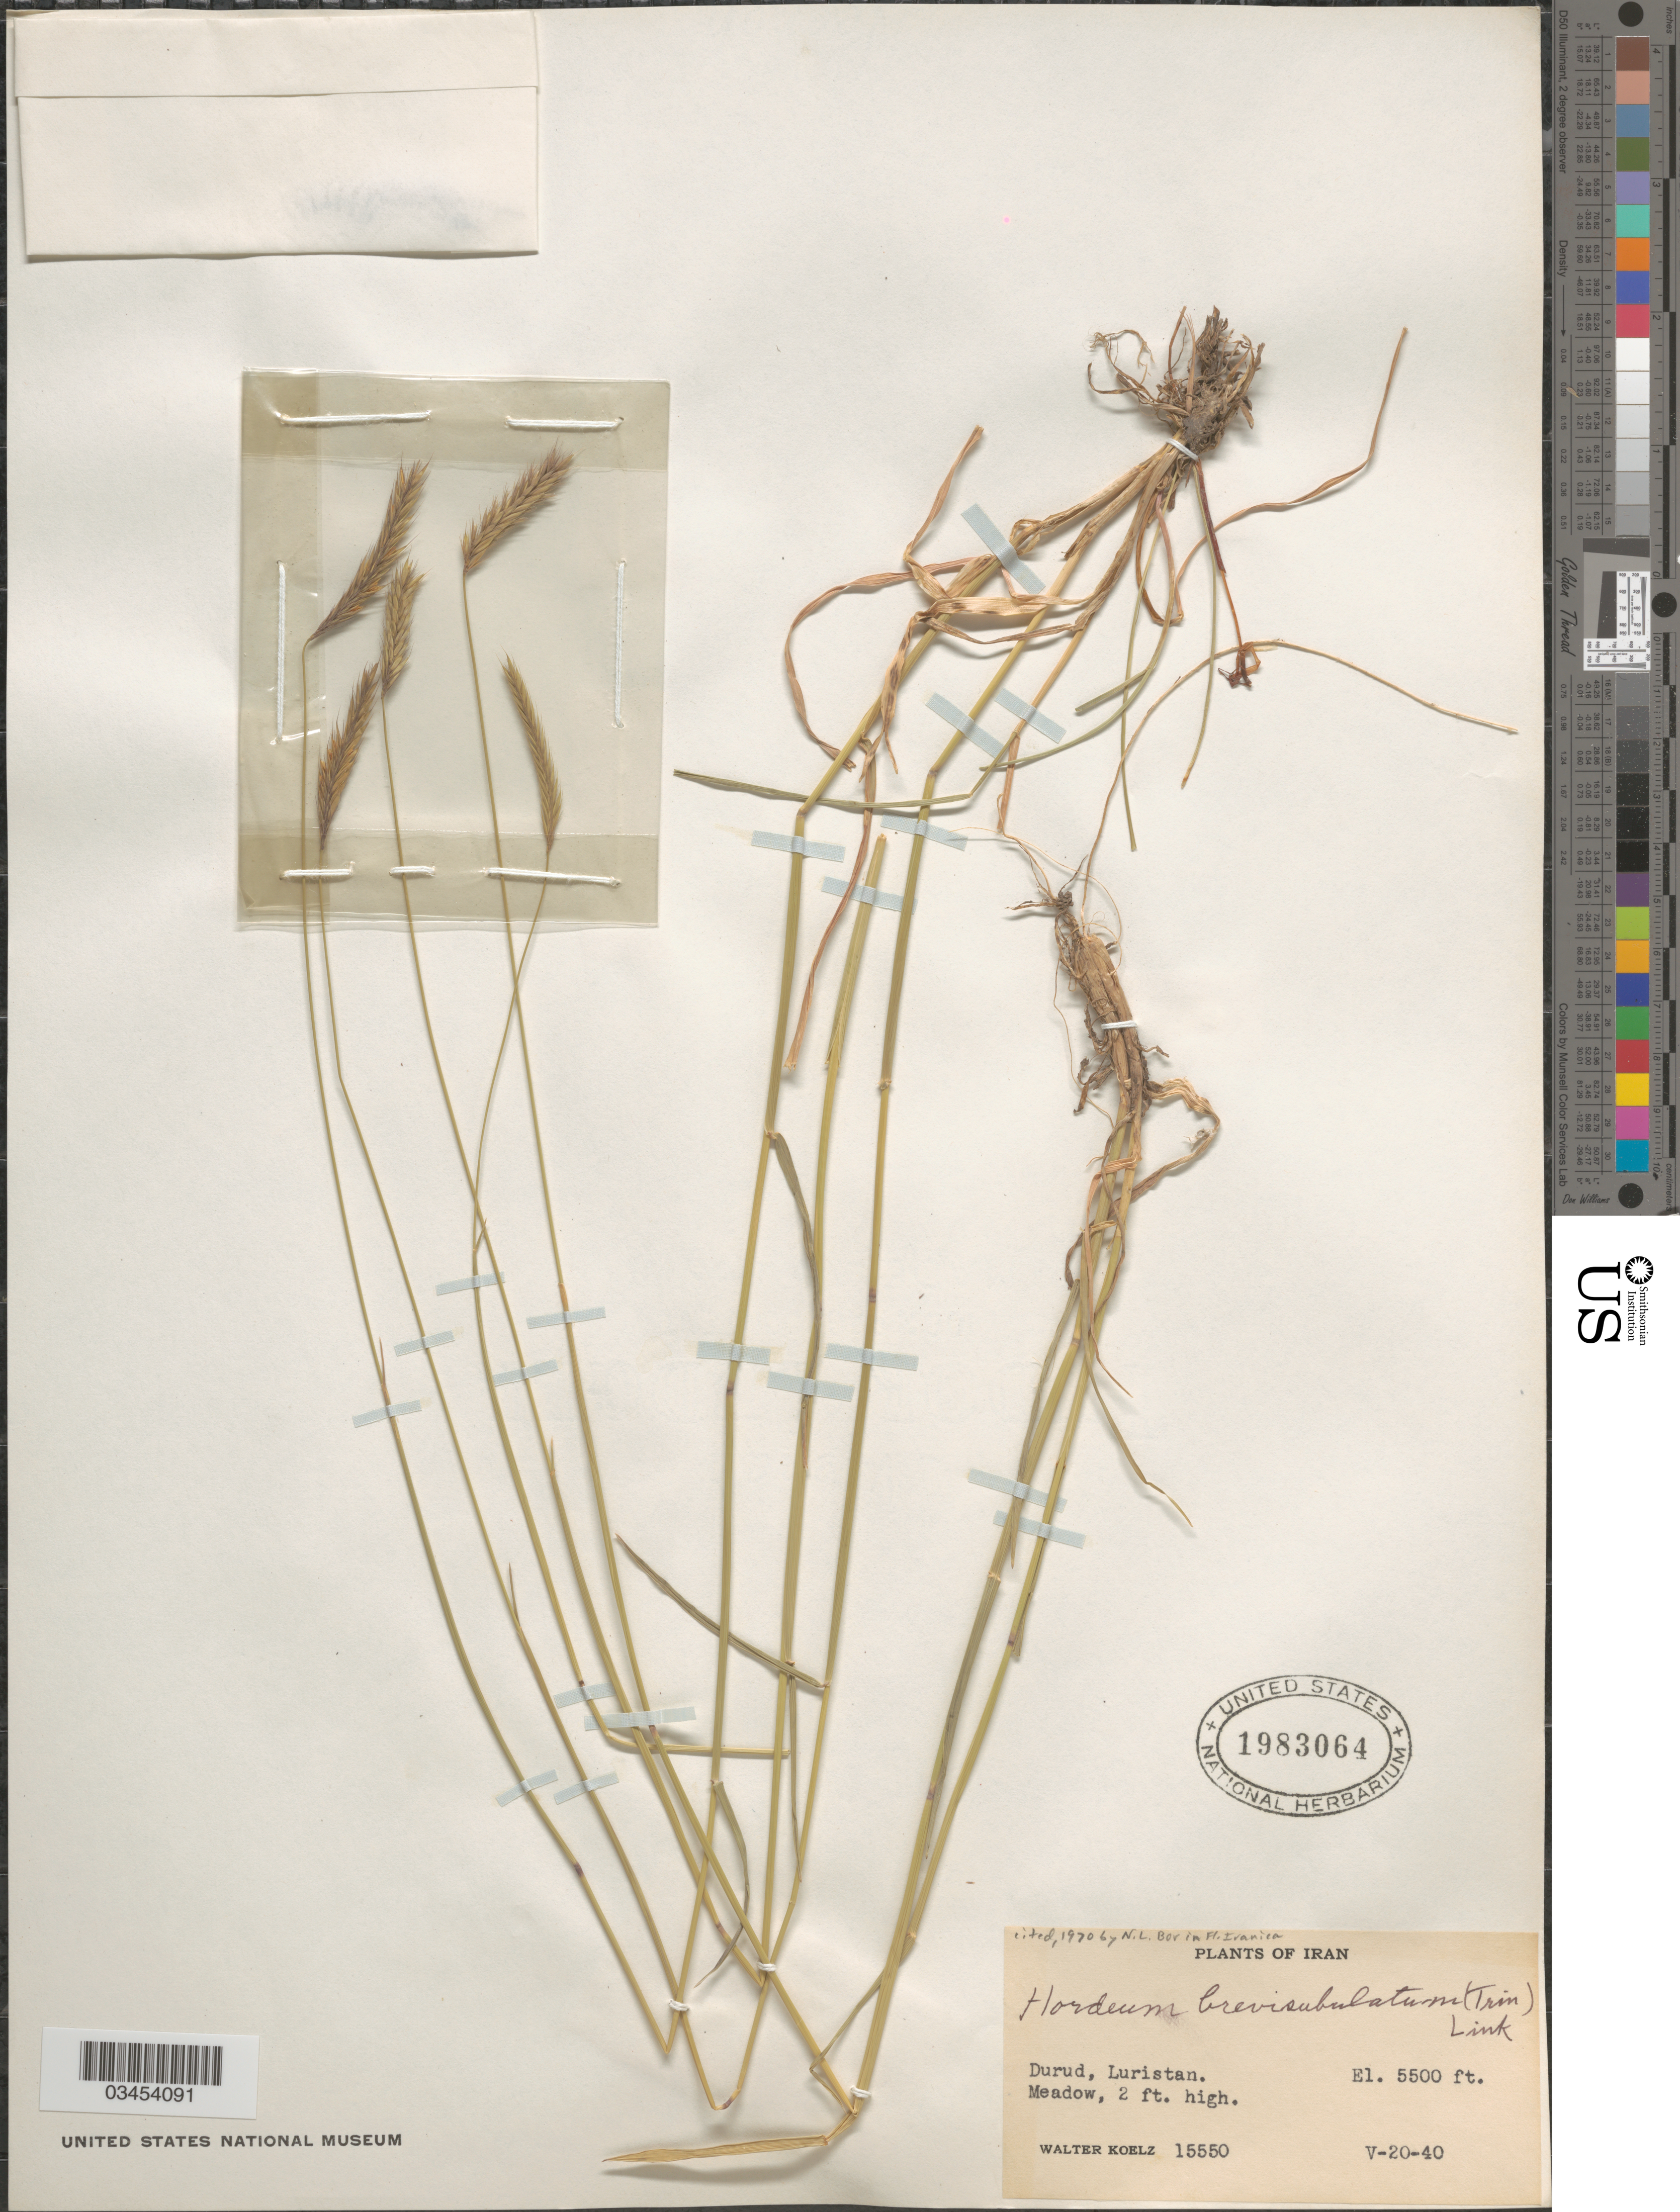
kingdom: Plantae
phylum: Tracheophyta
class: Liliopsida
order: Poales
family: Poaceae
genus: Hordeum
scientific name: Hordeum brevisubulatum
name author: (Trin.) Link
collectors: W. N. Koelz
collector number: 15550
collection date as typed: Transcribed d/m/y: 20/5/40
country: Iran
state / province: Lorestan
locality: Durud, Luristan. Meadow.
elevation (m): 1676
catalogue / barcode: US 1983064